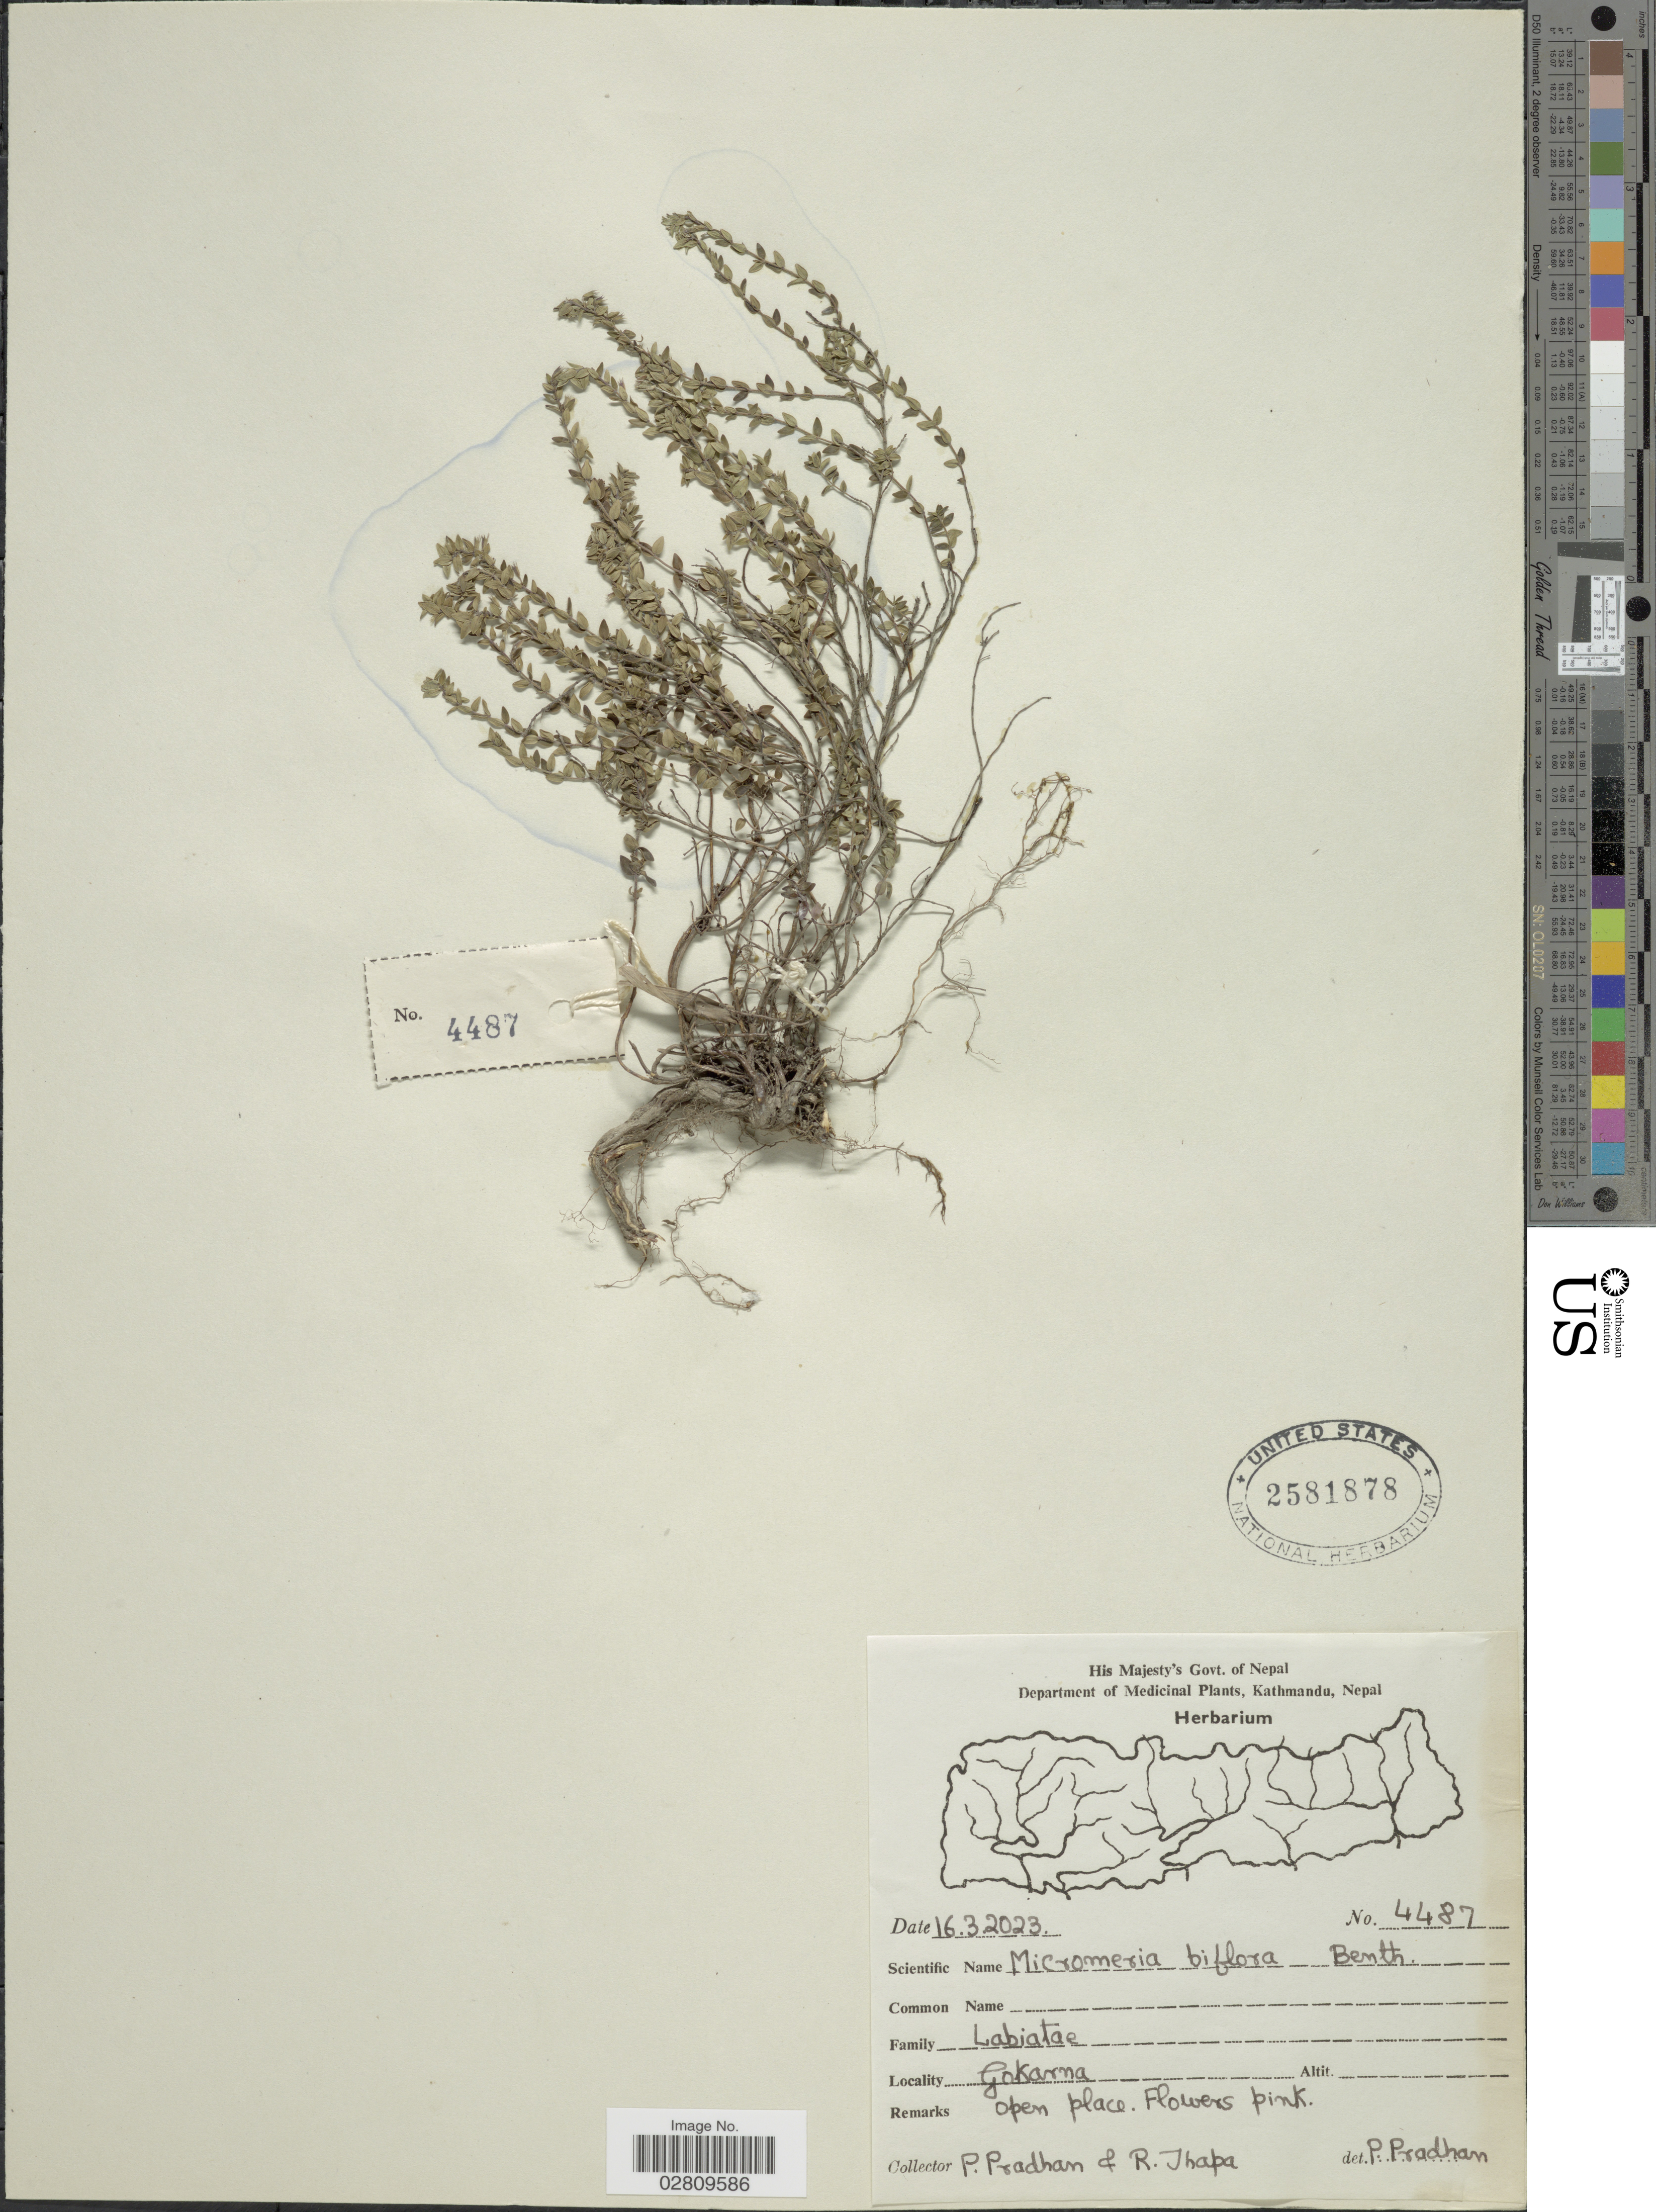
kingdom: Plantae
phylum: Tracheophyta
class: Magnoliopsida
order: Lamiales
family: Lamiaceae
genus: Micromeria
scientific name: Micromeria biflora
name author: (Buch.-Ham. ex D. Don) Benth.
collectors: P. Pradhan & R. Thapa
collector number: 4487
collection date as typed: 16.3.2023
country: Nepal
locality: Gokarna.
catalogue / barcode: US 2581878